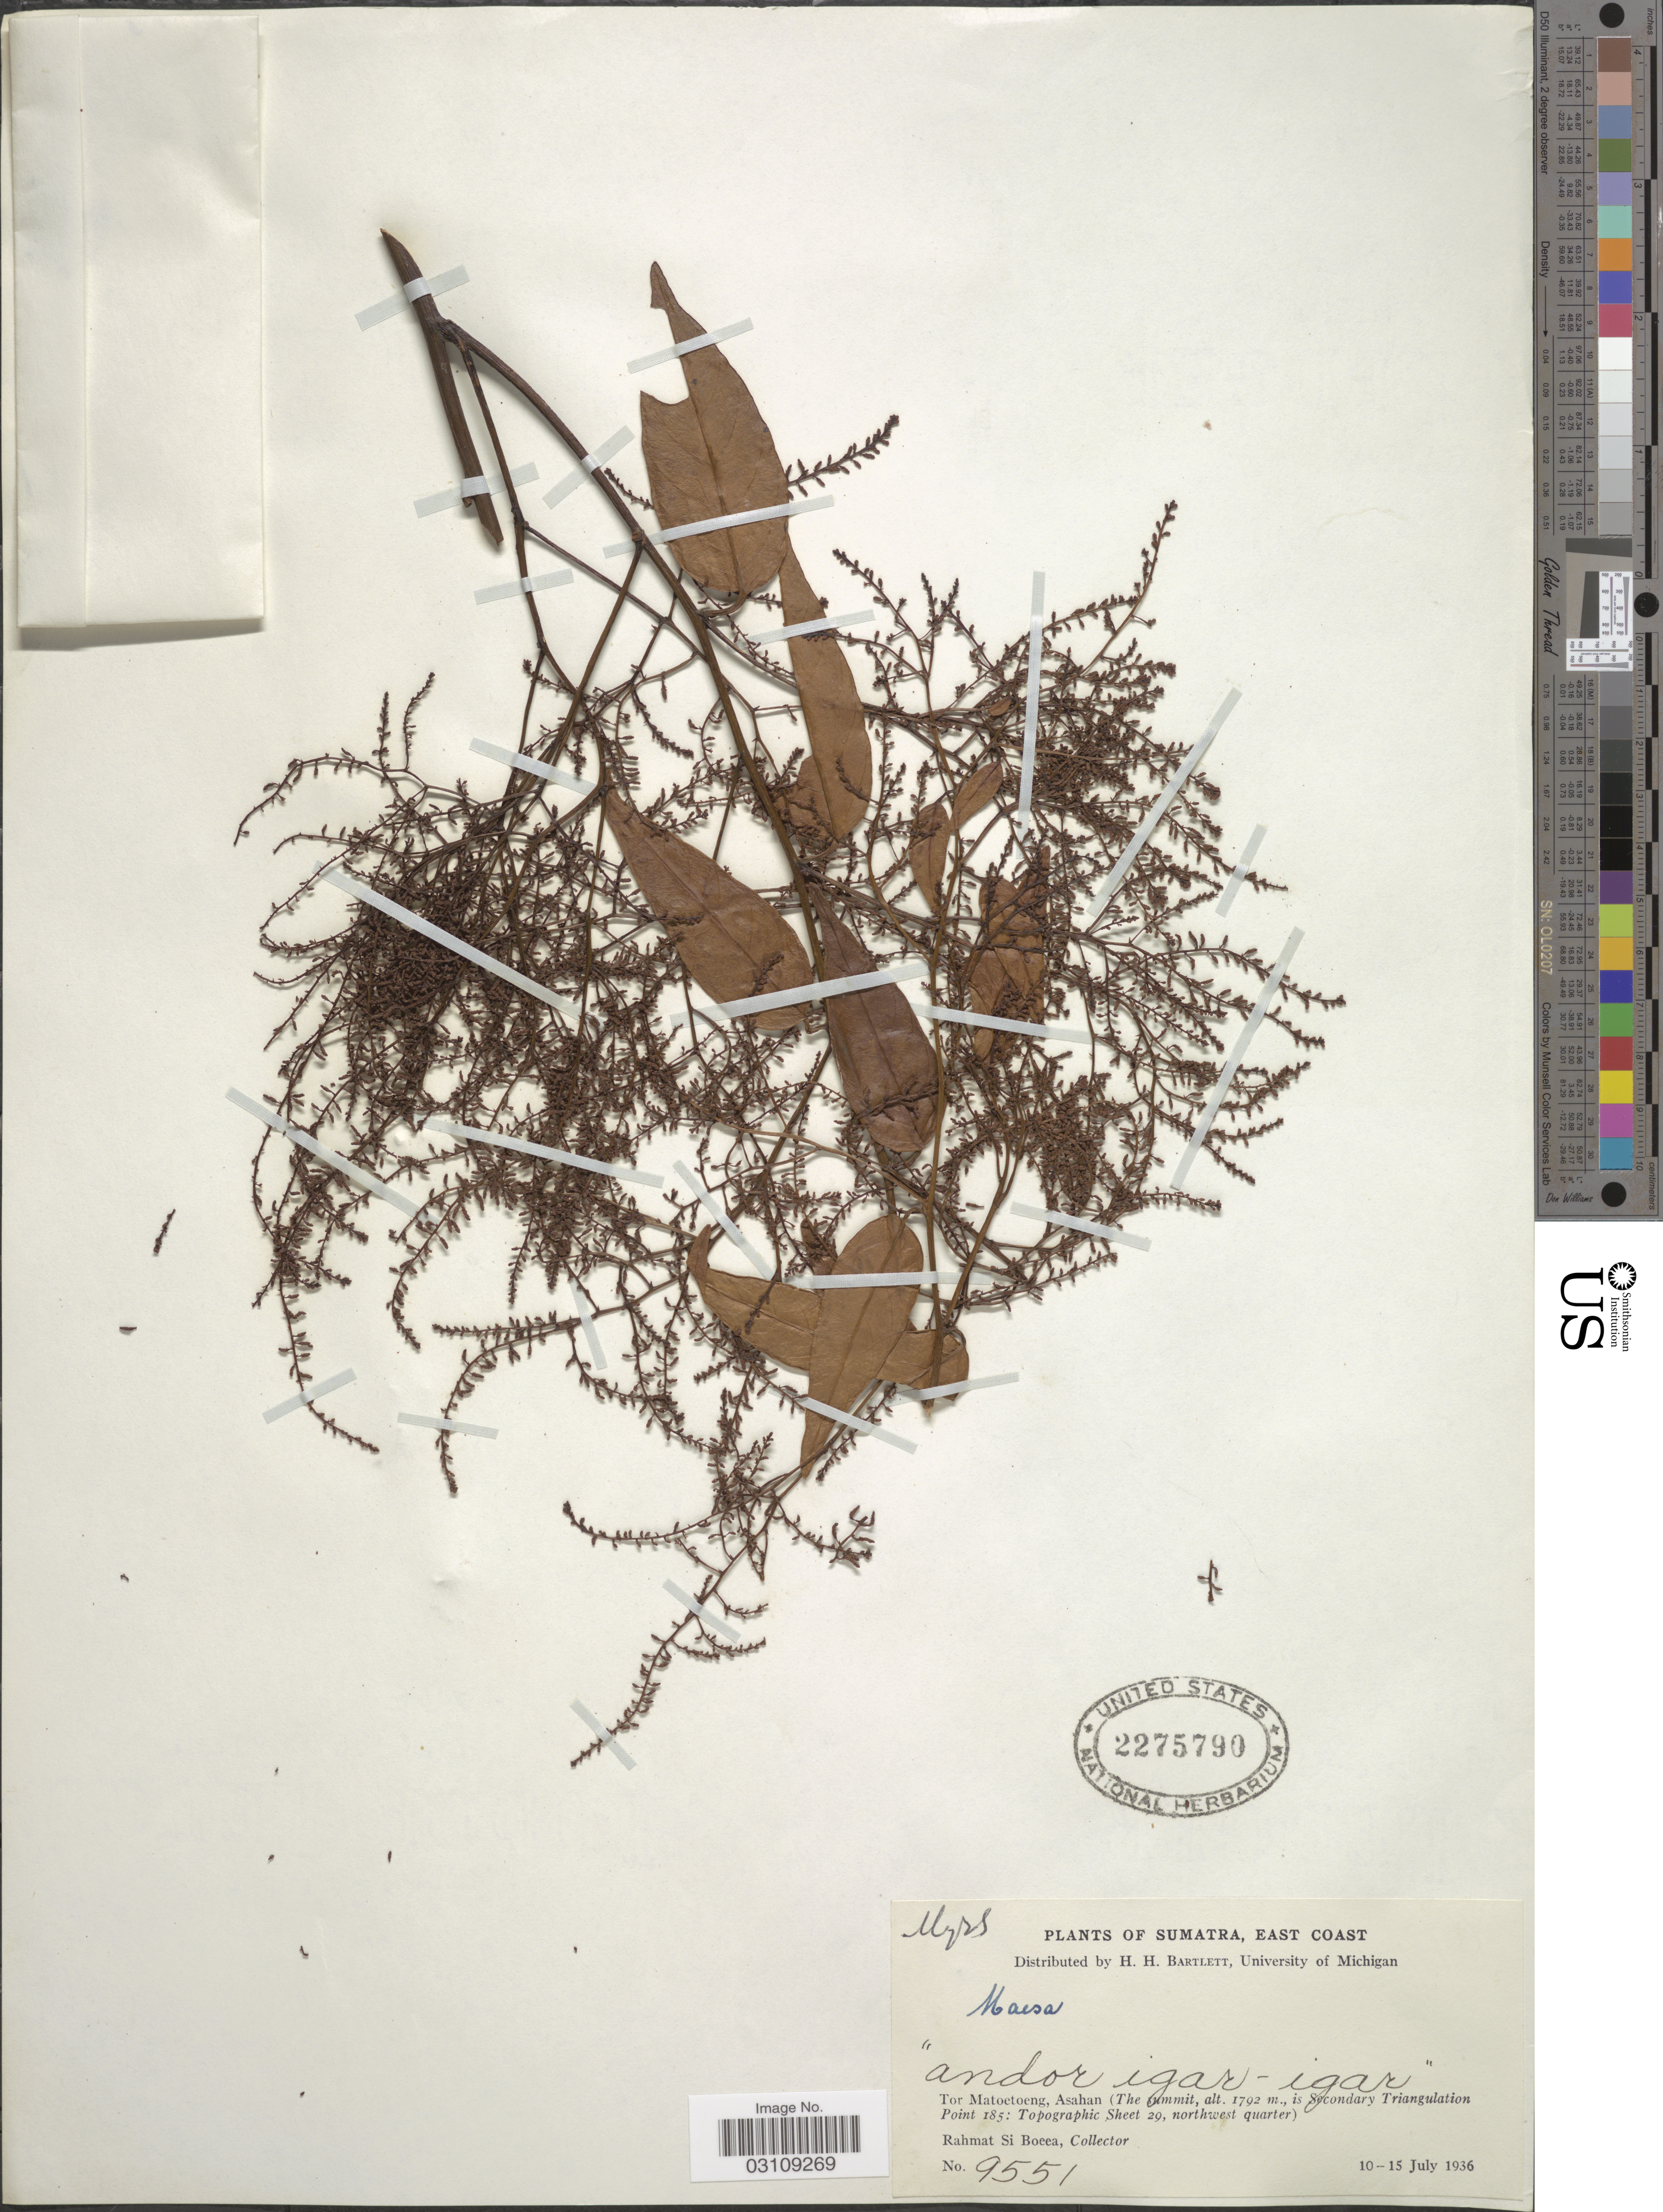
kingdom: Plantae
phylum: Tracheophyta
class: Magnoliopsida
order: Ericales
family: Primulaceae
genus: Maesa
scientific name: Maesa ramentacea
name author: (Roxb.) A. DC.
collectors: Rahmat Si Boeea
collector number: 9551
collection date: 1936-07-10/1936-07-15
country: Indonesia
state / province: Sumatra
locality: East Coast. Tor Matoetoeng, Asahan (The summit, is Secondary Triangulation Point 185: Topographic Sheet 29, northwest quarter).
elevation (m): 1792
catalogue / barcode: US 2275790